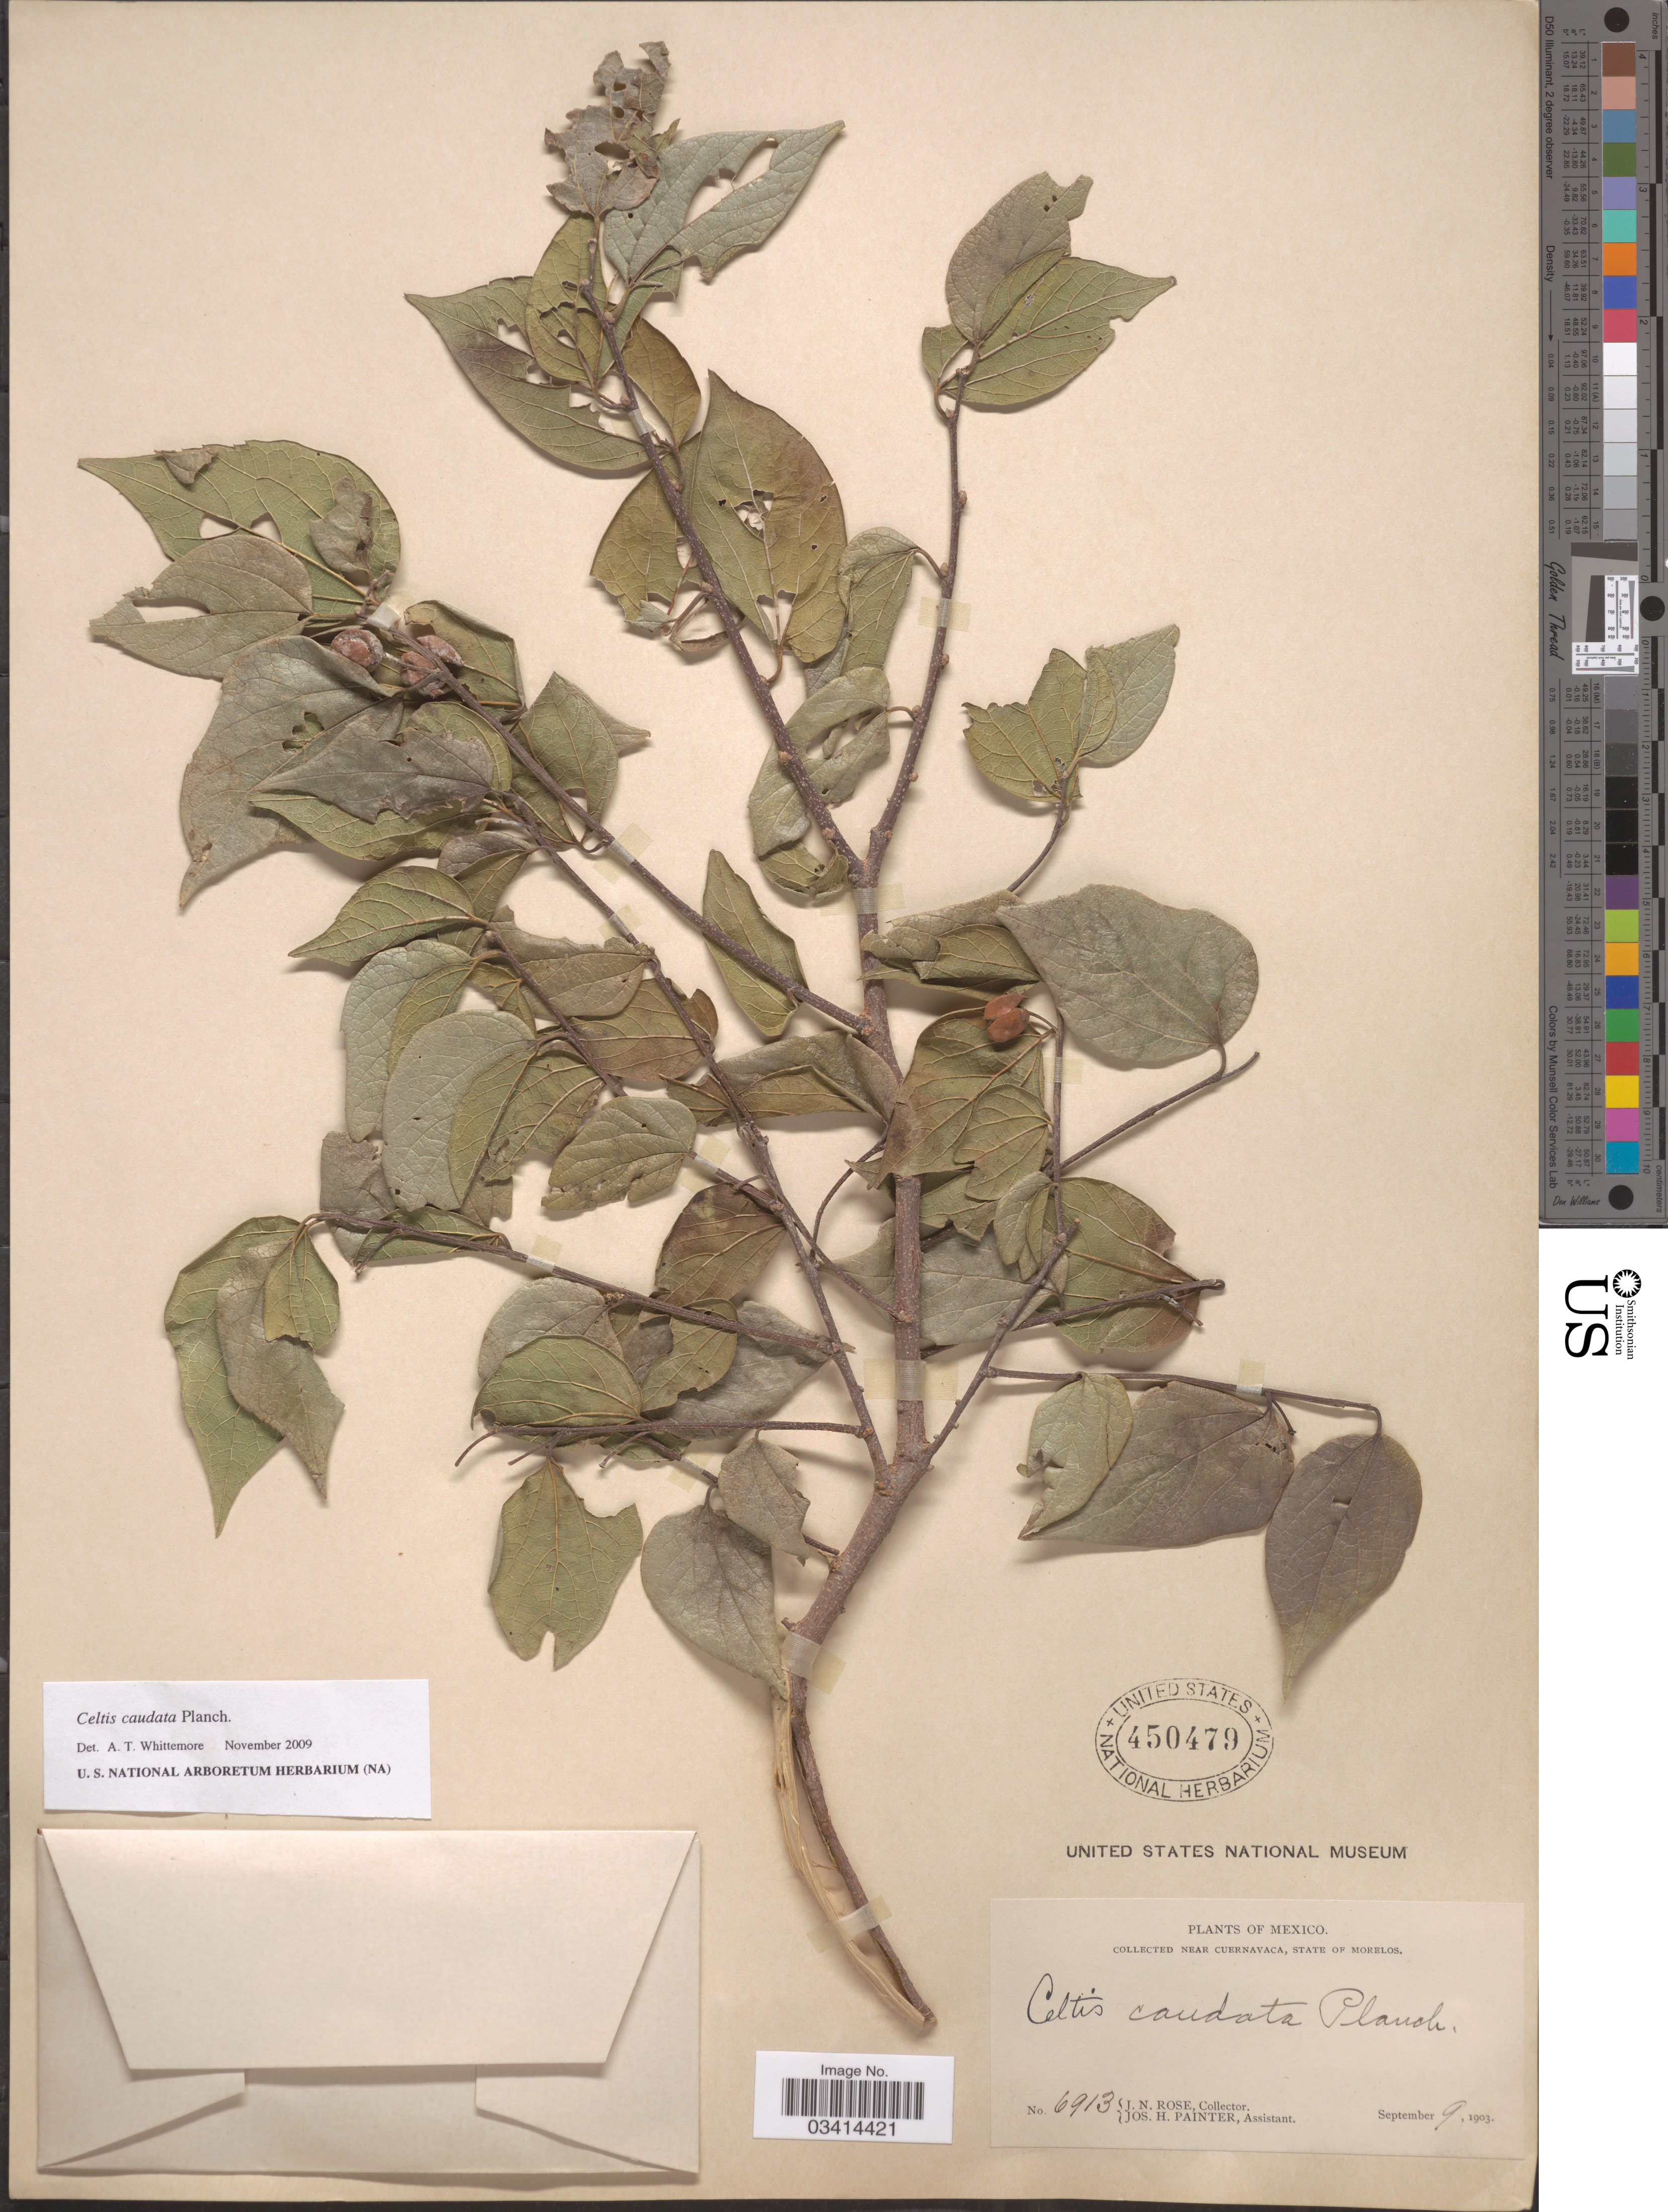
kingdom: Plantae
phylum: Tracheophyta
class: Magnoliopsida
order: Rosales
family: Cannabaceae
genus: Celtis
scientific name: Celtis caudata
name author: Planch.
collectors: J. N. Rose & J. H. Painter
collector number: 6913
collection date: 1903-09-09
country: Mexico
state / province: Morelos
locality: Near Cuernavaca.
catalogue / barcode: US 450479